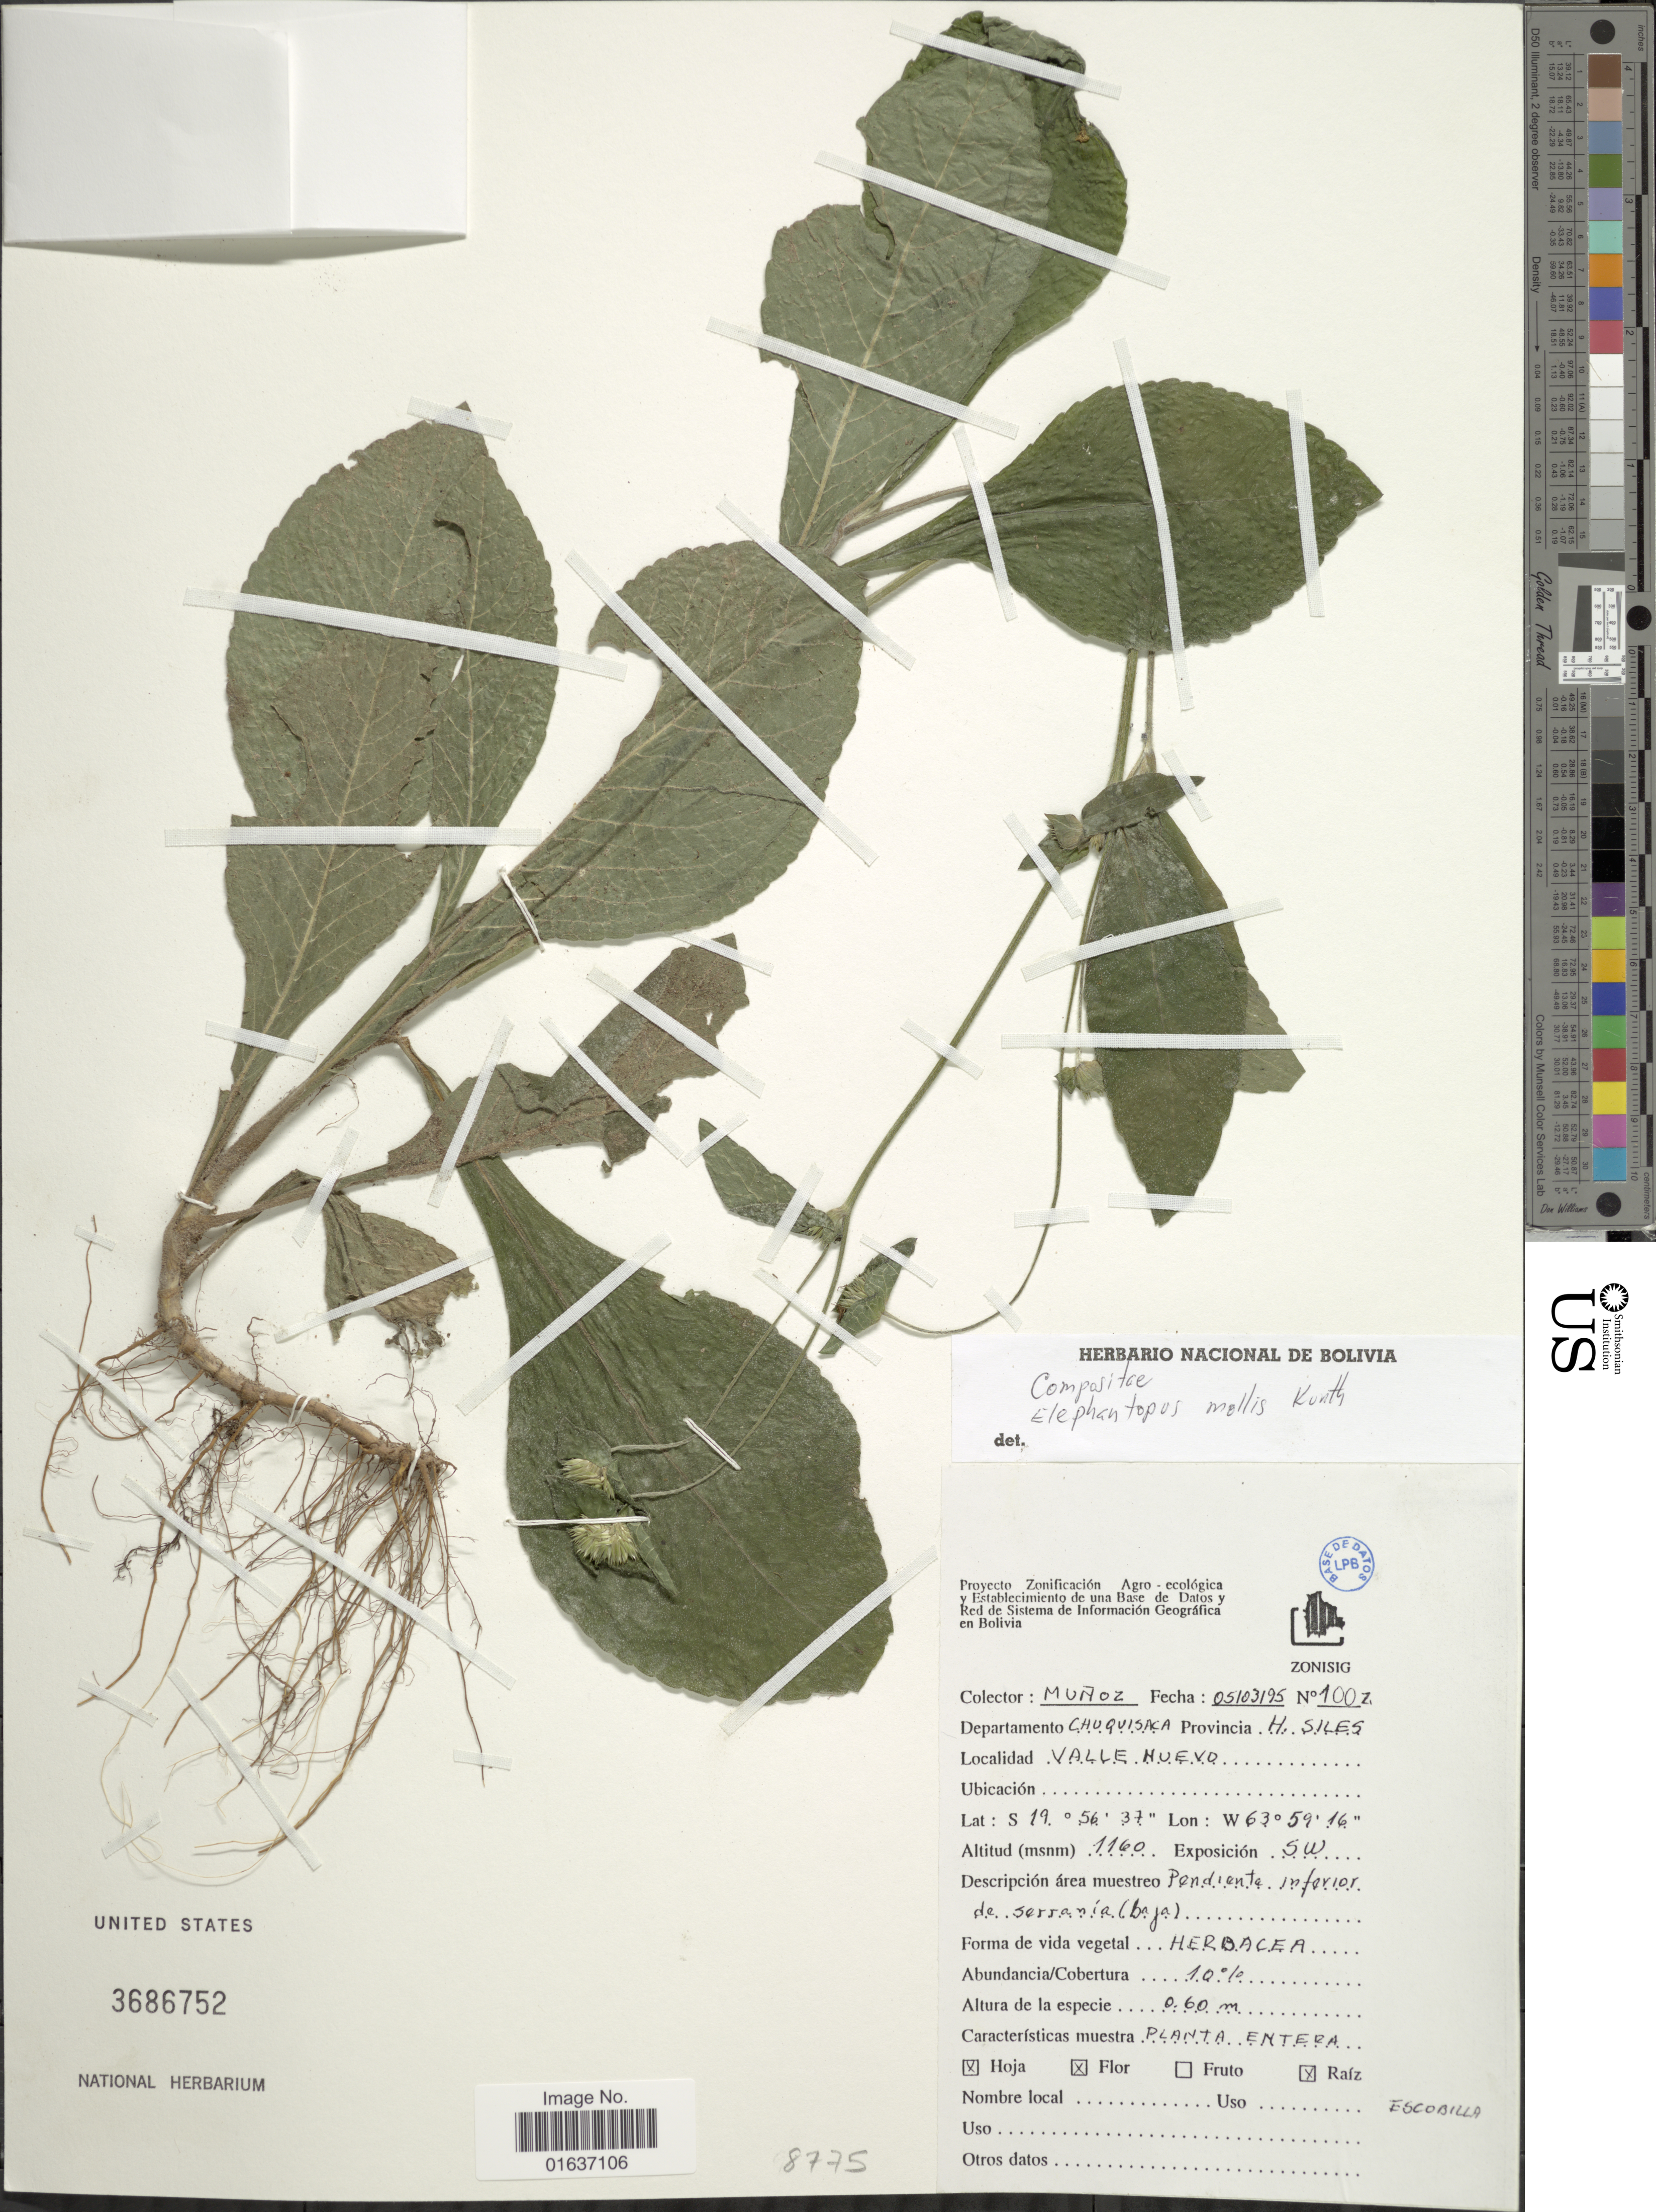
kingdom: Plantae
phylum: Tracheophyta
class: Magnoliopsida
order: Asterales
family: Asteraceae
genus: Elephantopus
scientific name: Elephantopus mollis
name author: Kunth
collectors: Muñoz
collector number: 100Z*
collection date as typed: Transcribed d/m/y: 5/3/95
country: Bolivia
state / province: Chuquisaca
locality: Provincia H. Siles. Valle Nuevo, pendiente inferior de Serranía (baja)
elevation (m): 1160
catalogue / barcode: US 3686752